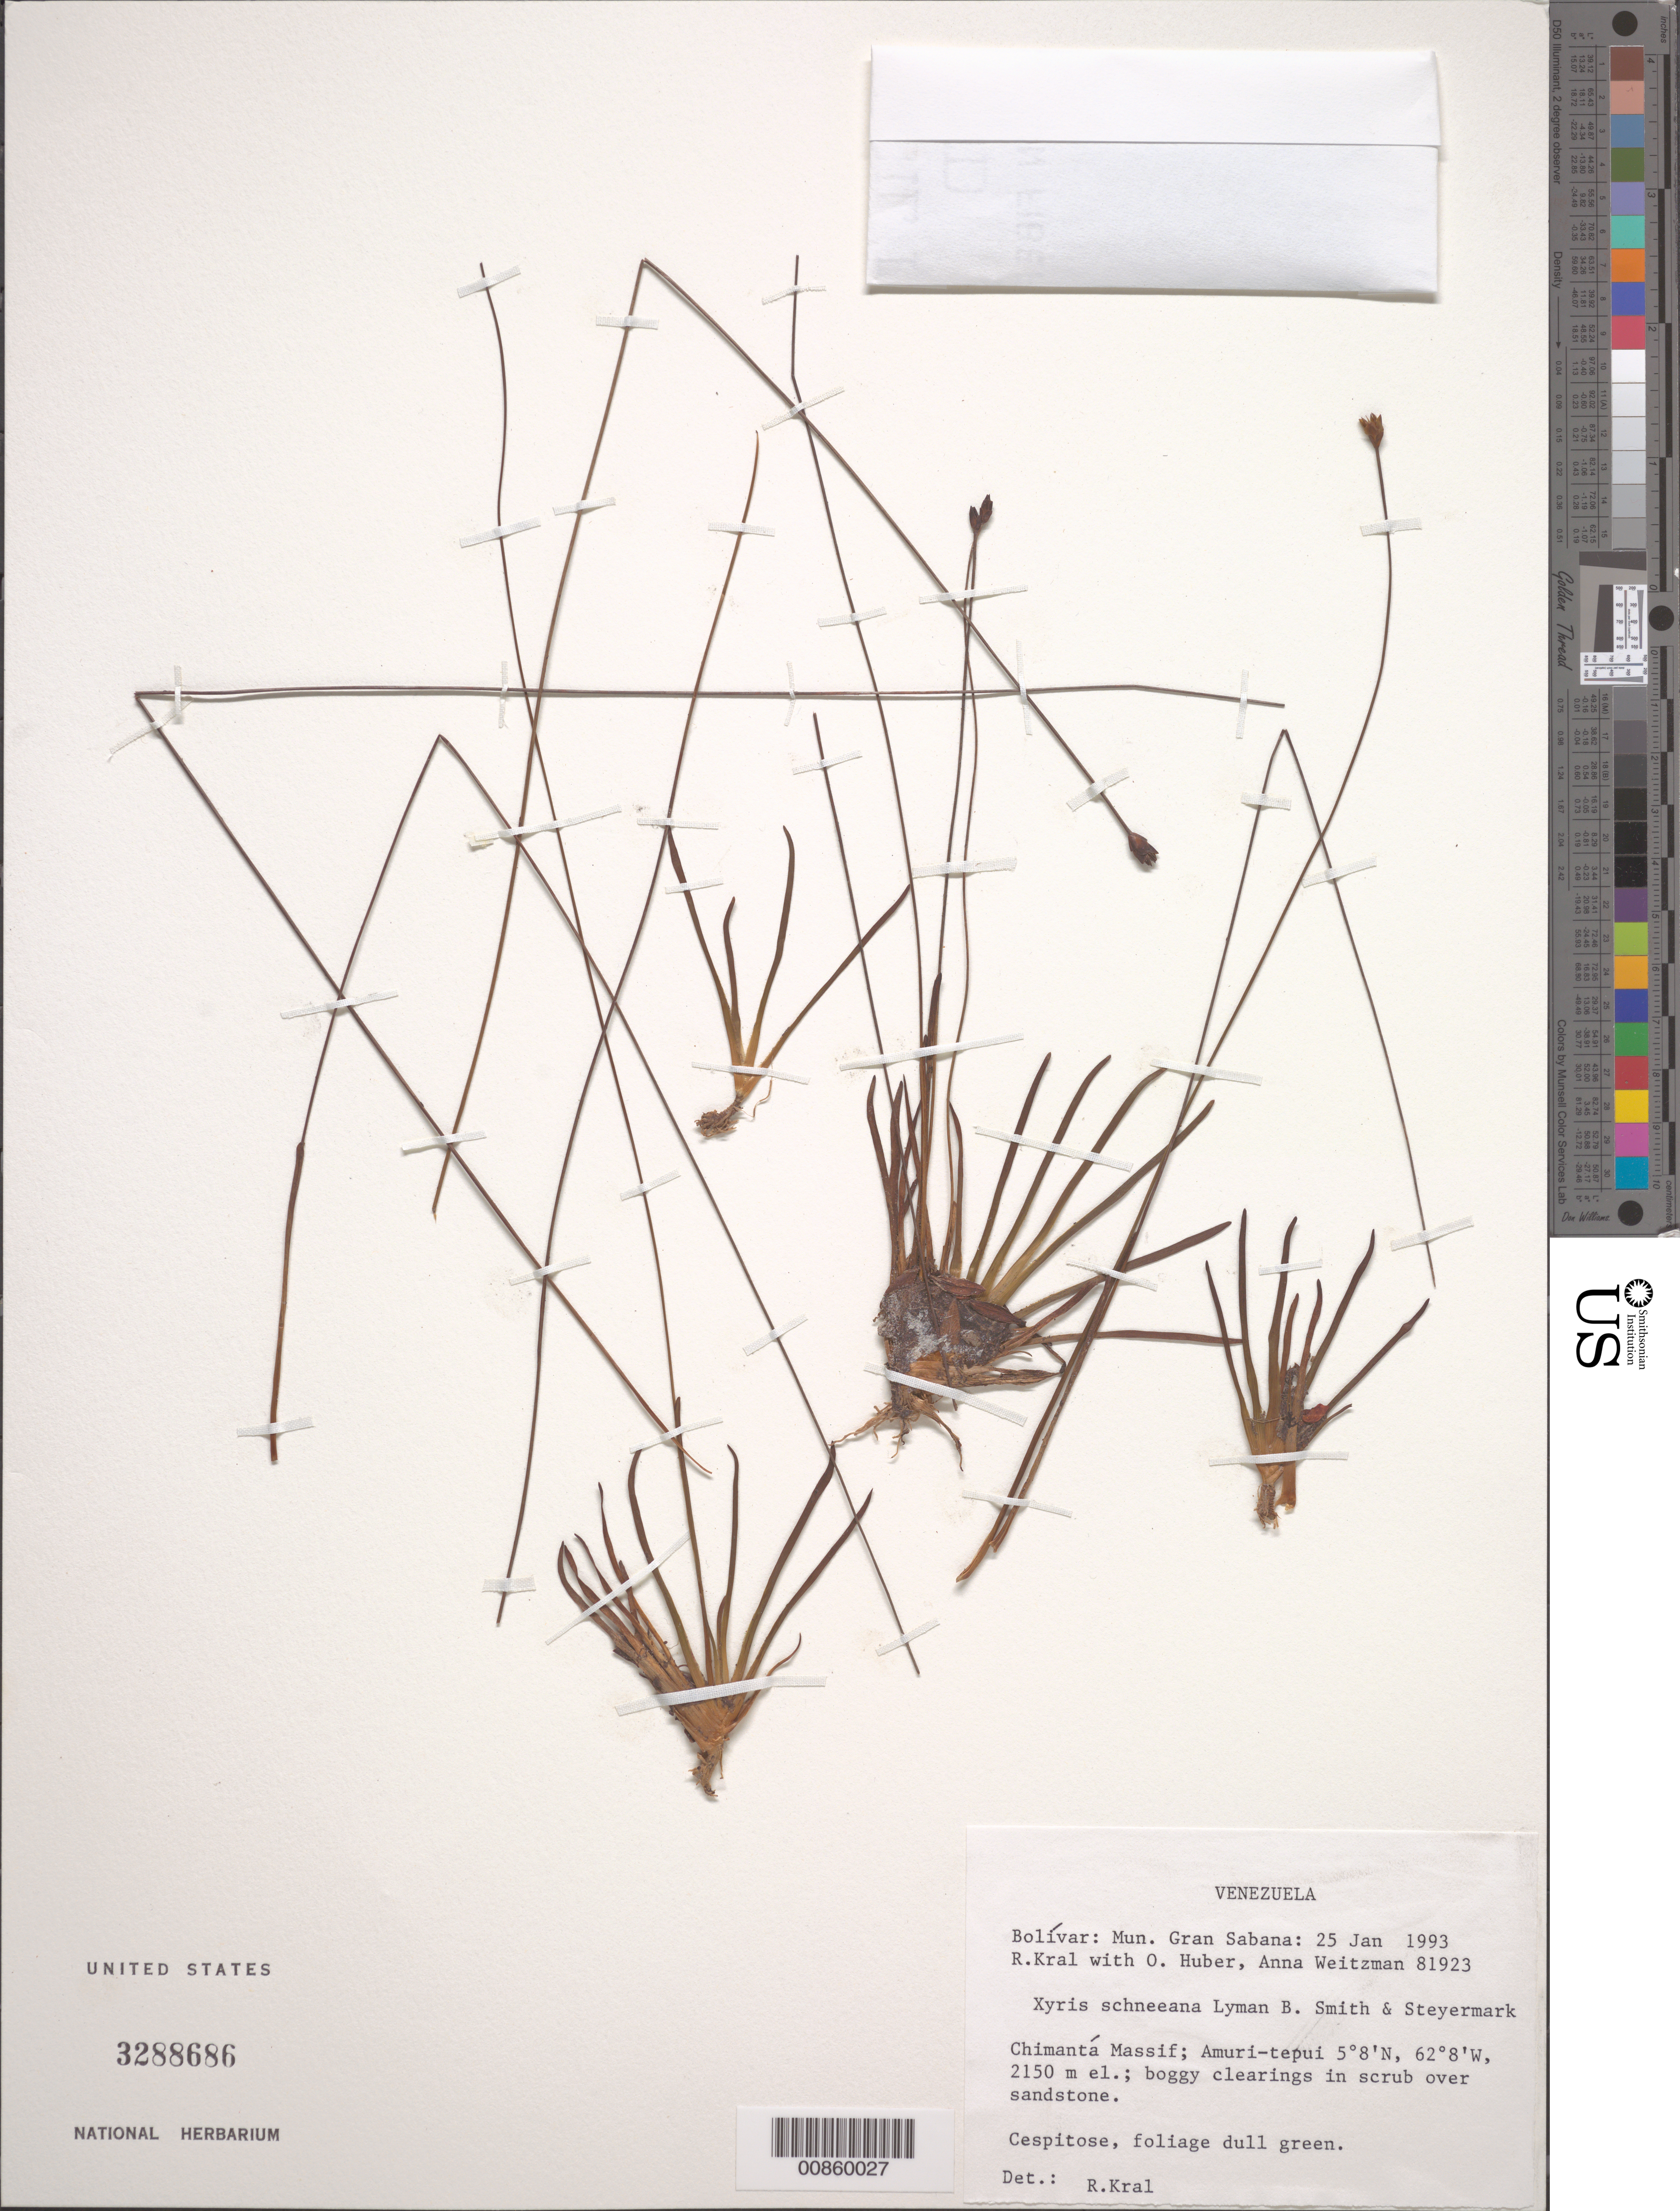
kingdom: Plantae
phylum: Tracheophyta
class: Liliopsida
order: Poales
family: Xyridaceae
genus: Xyris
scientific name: Xyris schneeana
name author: L.B. Sm. & Steyerm.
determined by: Kral, Robert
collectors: R. Kral, O. Huber & A. L. Weitzman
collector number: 81923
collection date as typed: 25-Jan-93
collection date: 1993-01-25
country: Venezuela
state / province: Bolívar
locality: Mun. Gran Sabana, Chimantá Massif, Amuri-tepuí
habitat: Boggy clearings in scrub over sandstone.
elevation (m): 2150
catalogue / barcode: US 3288686